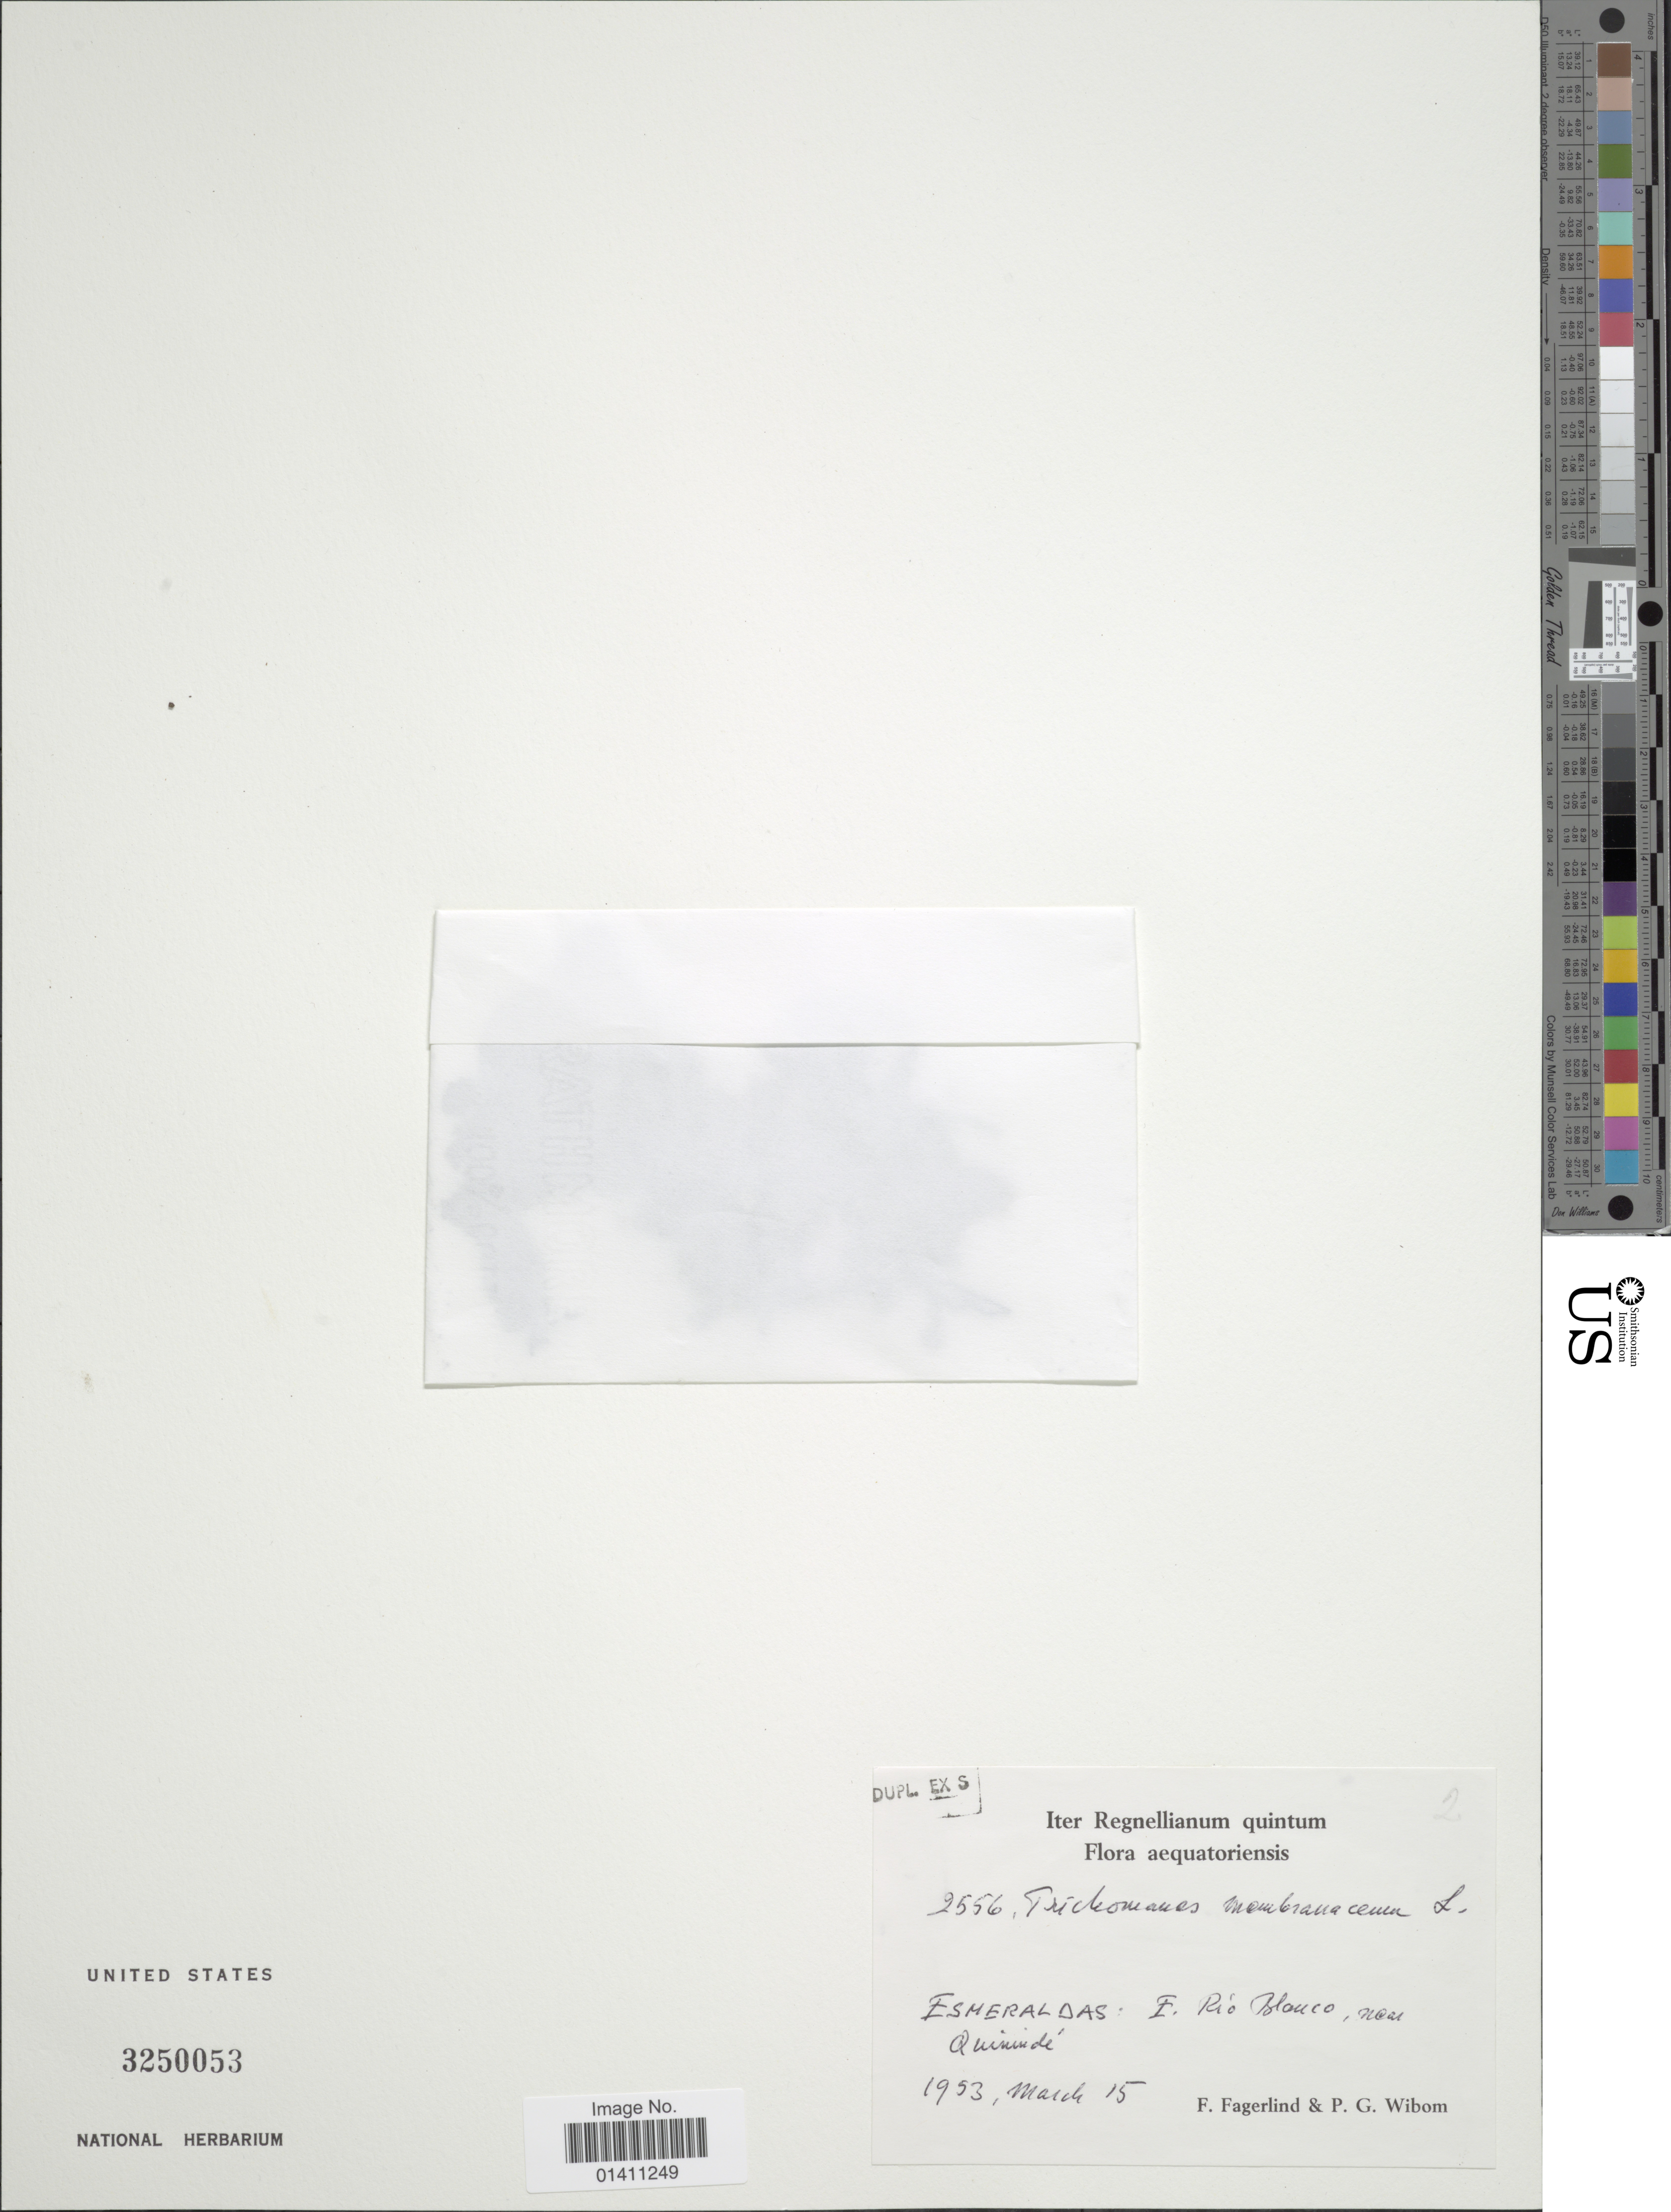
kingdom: Plantae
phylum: Tracheophyta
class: Polypodiopsida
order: Hymenophyllales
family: Hymenophyllaceae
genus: Didymoglossum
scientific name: Didymoglossum membranaceum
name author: (L.) Vareschi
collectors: F. Fagerlind & P. Wibom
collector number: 2556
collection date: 1953-03-15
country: Ecuador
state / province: Esmeraldas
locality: E. Rio Blanco, near Quininde. Iter Regnellianum quintum.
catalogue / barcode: US 3250053